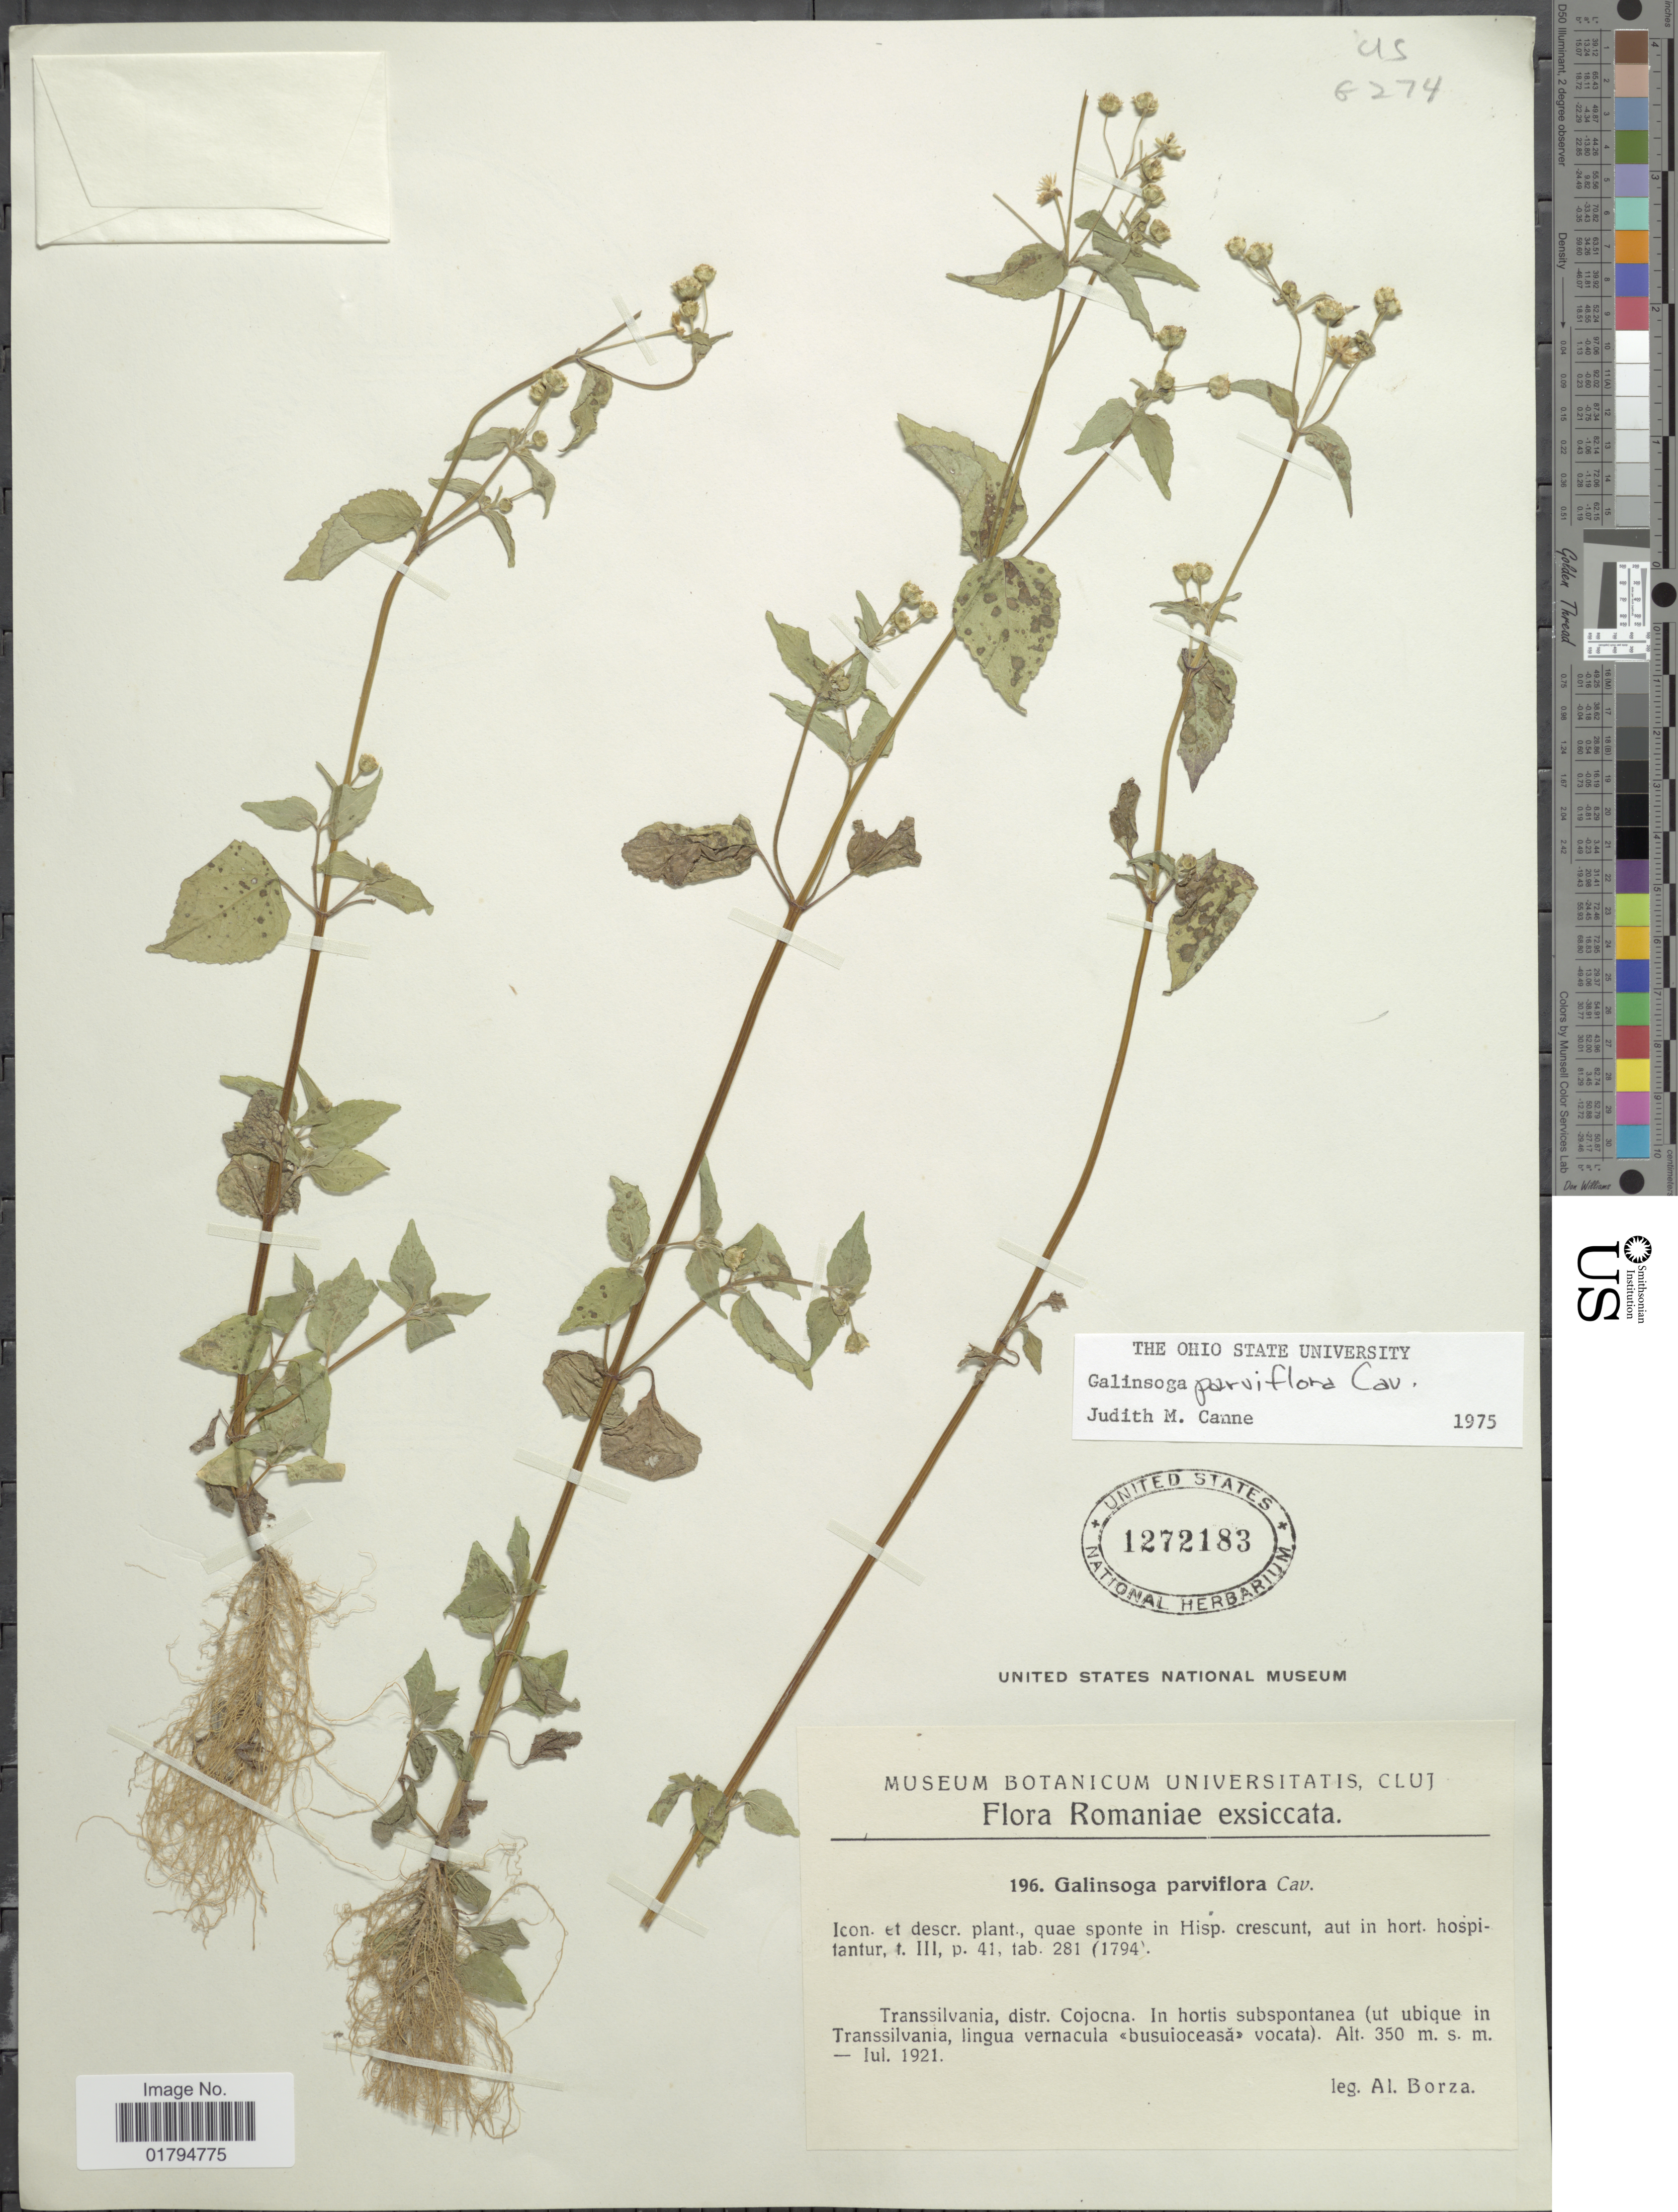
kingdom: Plantae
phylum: Tracheophyta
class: Magnoliopsida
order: Asterales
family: Asteraceae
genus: Galinsoga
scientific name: Galinsoga parviflora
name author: Cav.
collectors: A. Borza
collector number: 196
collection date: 1921-07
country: Romania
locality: Transsilvania, distr. Cojocna, in hortus subspontanea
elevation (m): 350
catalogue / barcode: US 1272183